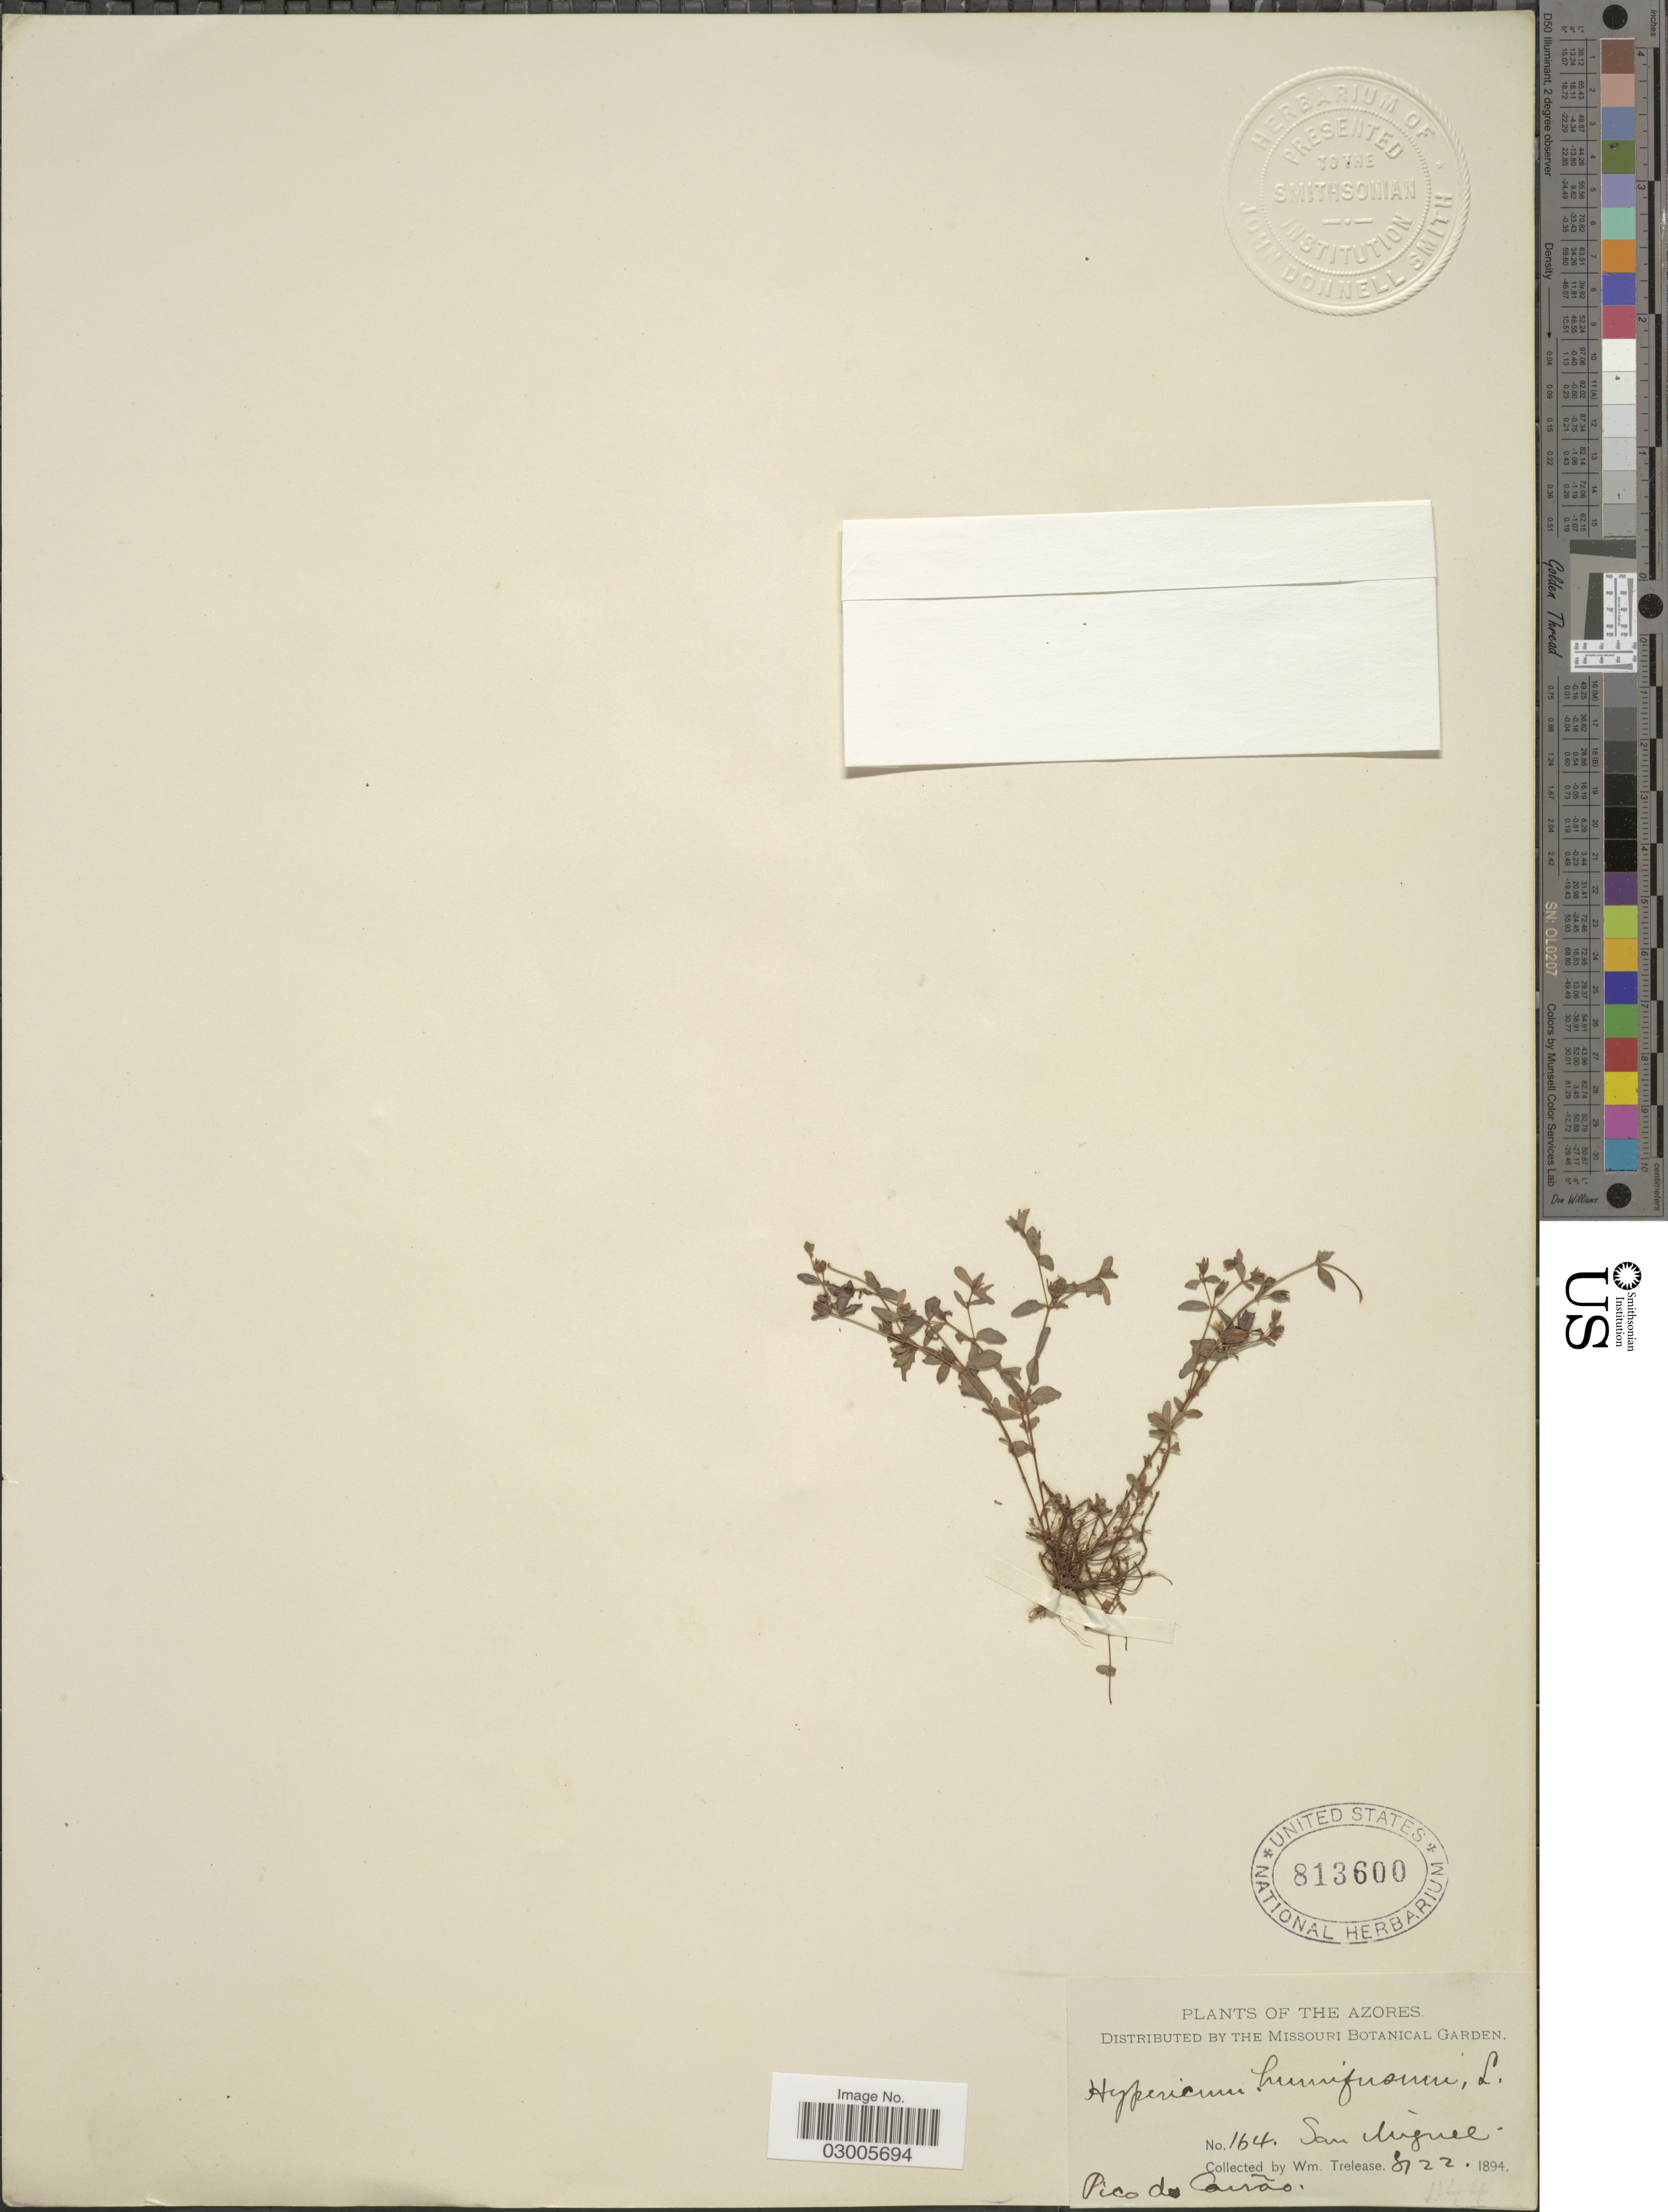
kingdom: Plantae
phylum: Tracheophyta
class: Magnoliopsida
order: Malpighiales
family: Hypericaceae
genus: Hypericum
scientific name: Hypericum humifusum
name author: L.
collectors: W. Trelease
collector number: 164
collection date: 1894-08-22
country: Portugal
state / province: Azores (Aut. Reg.)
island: São Miguel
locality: San Miguel, Pico do Cañao.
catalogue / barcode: US 813600